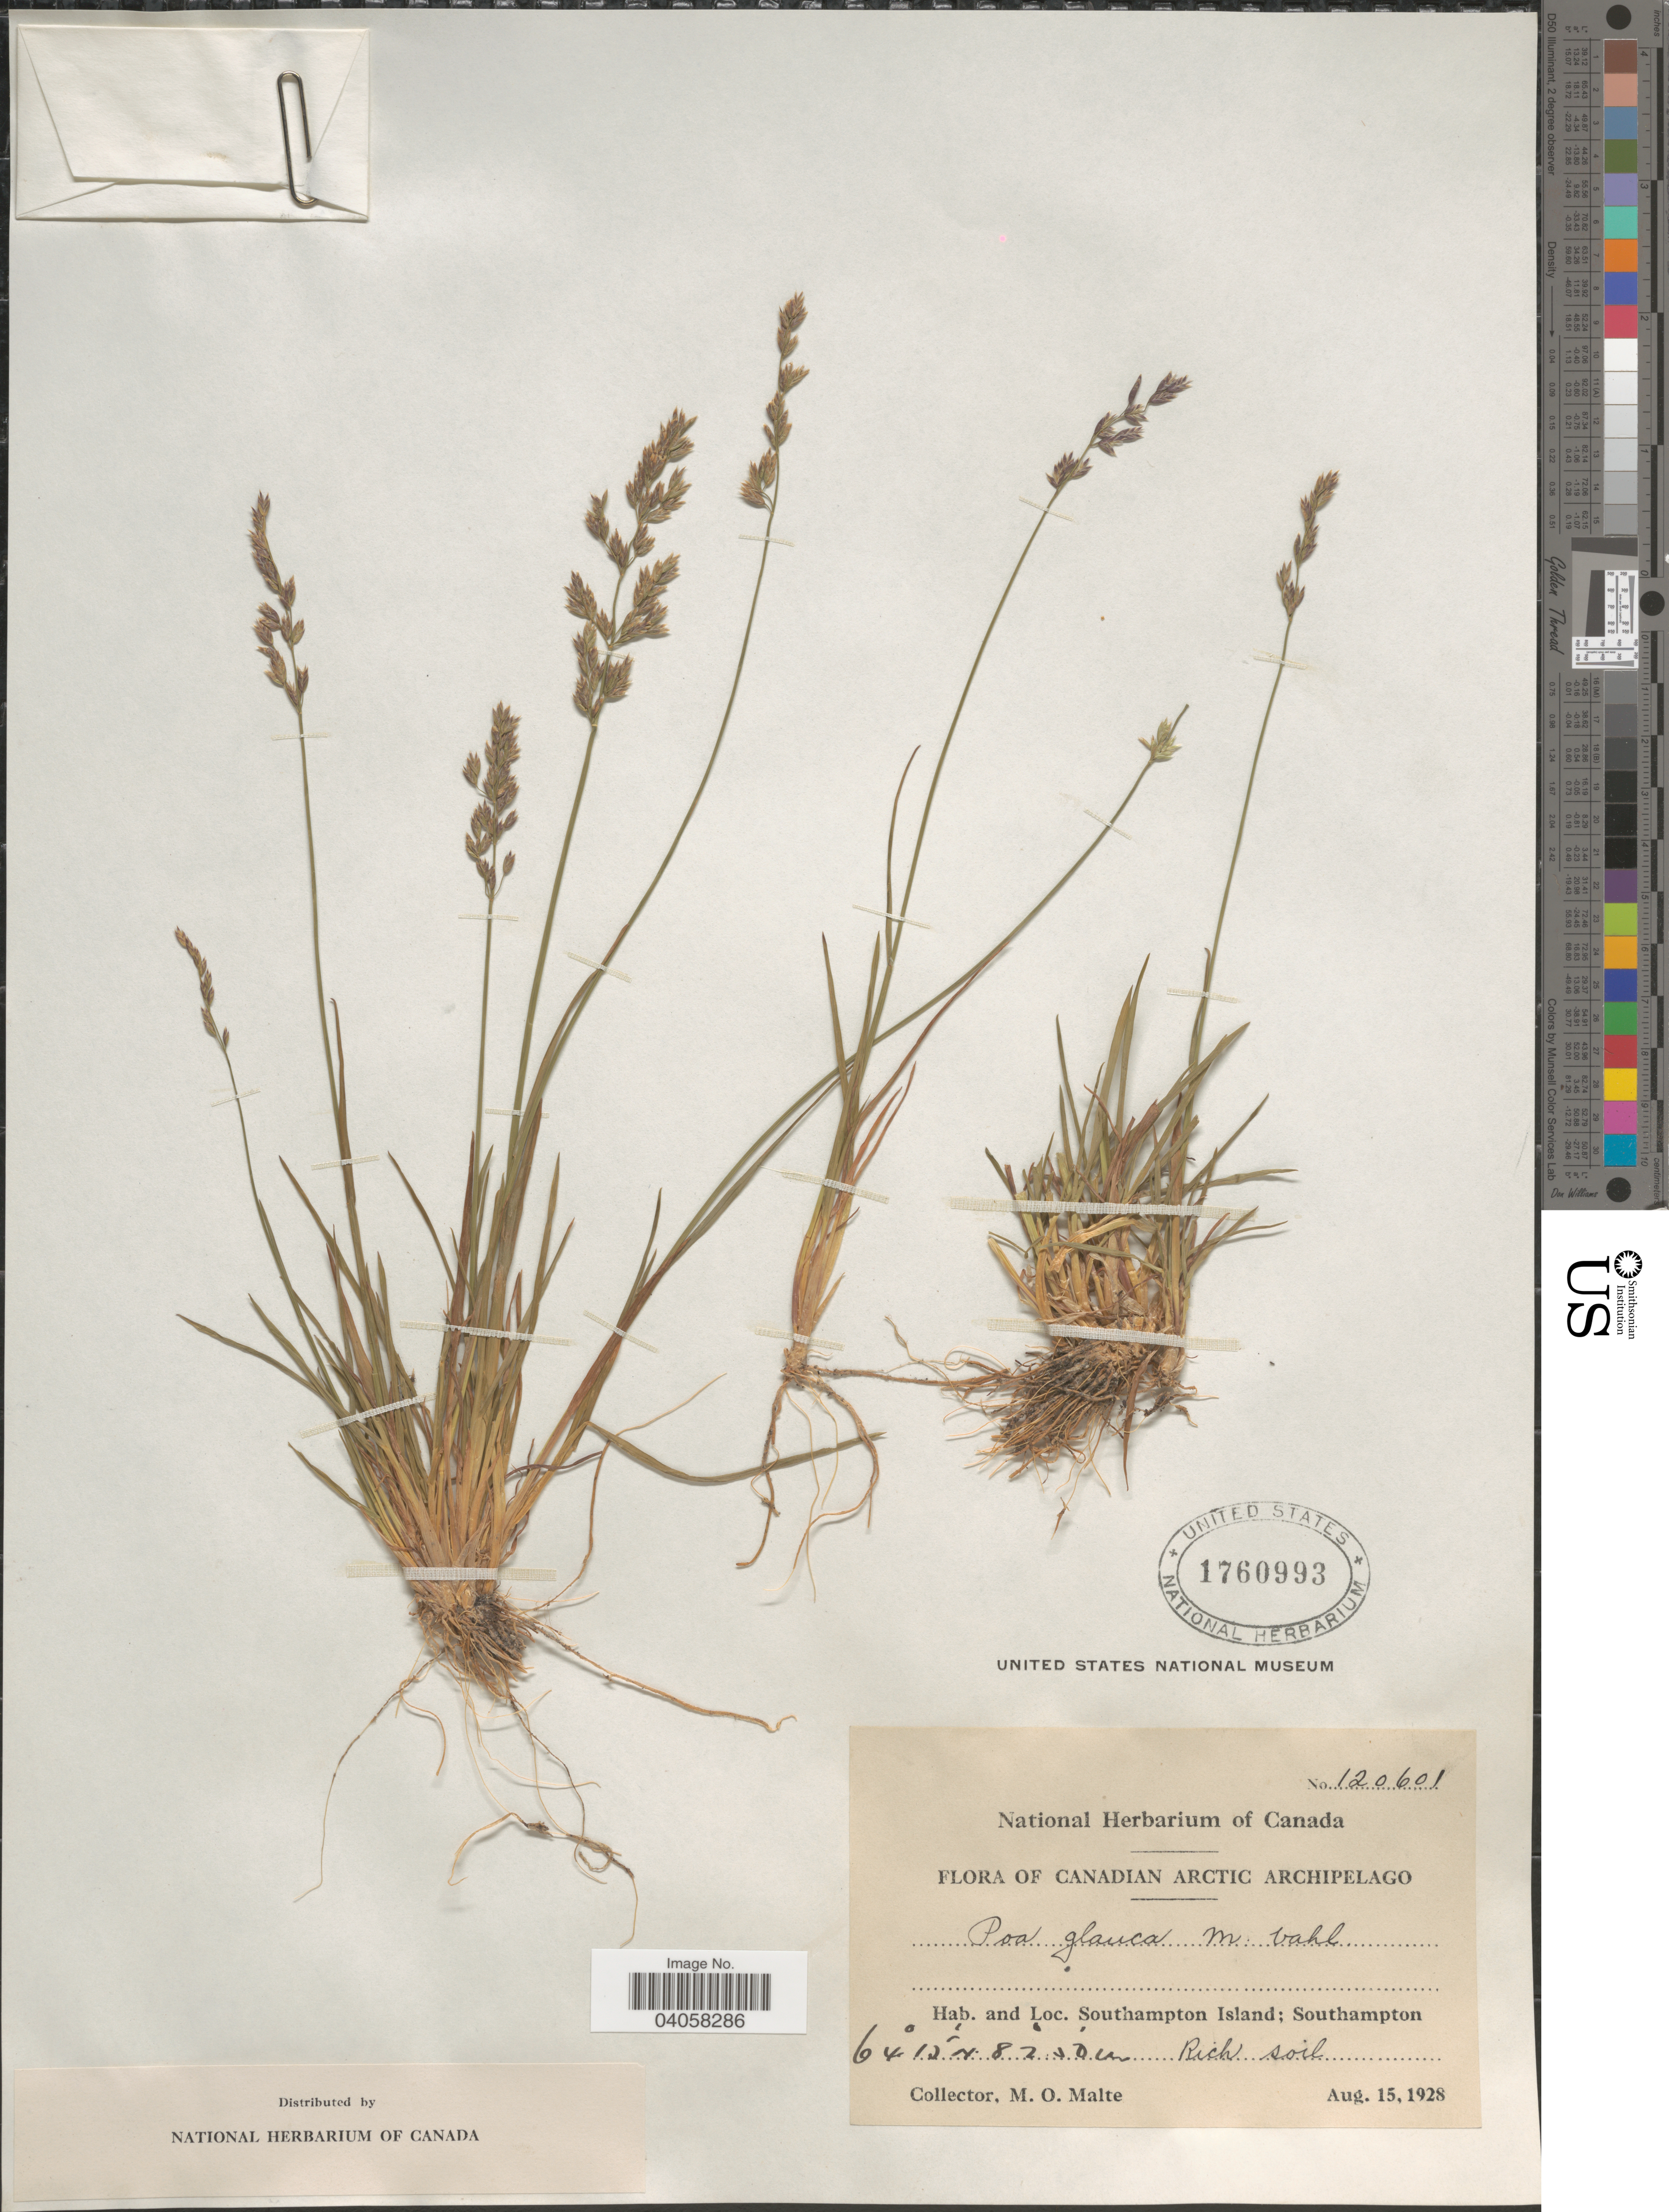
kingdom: Plantae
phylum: Tracheophyta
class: Liliopsida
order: Poales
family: Poaceae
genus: Poa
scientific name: Poa glauca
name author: Vahl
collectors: M. O. Malte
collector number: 120601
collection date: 1928-08-15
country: Canada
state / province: Nunavut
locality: Canadian Arctic Archipelago. Southampton Island; Southampton.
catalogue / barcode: US 1760993